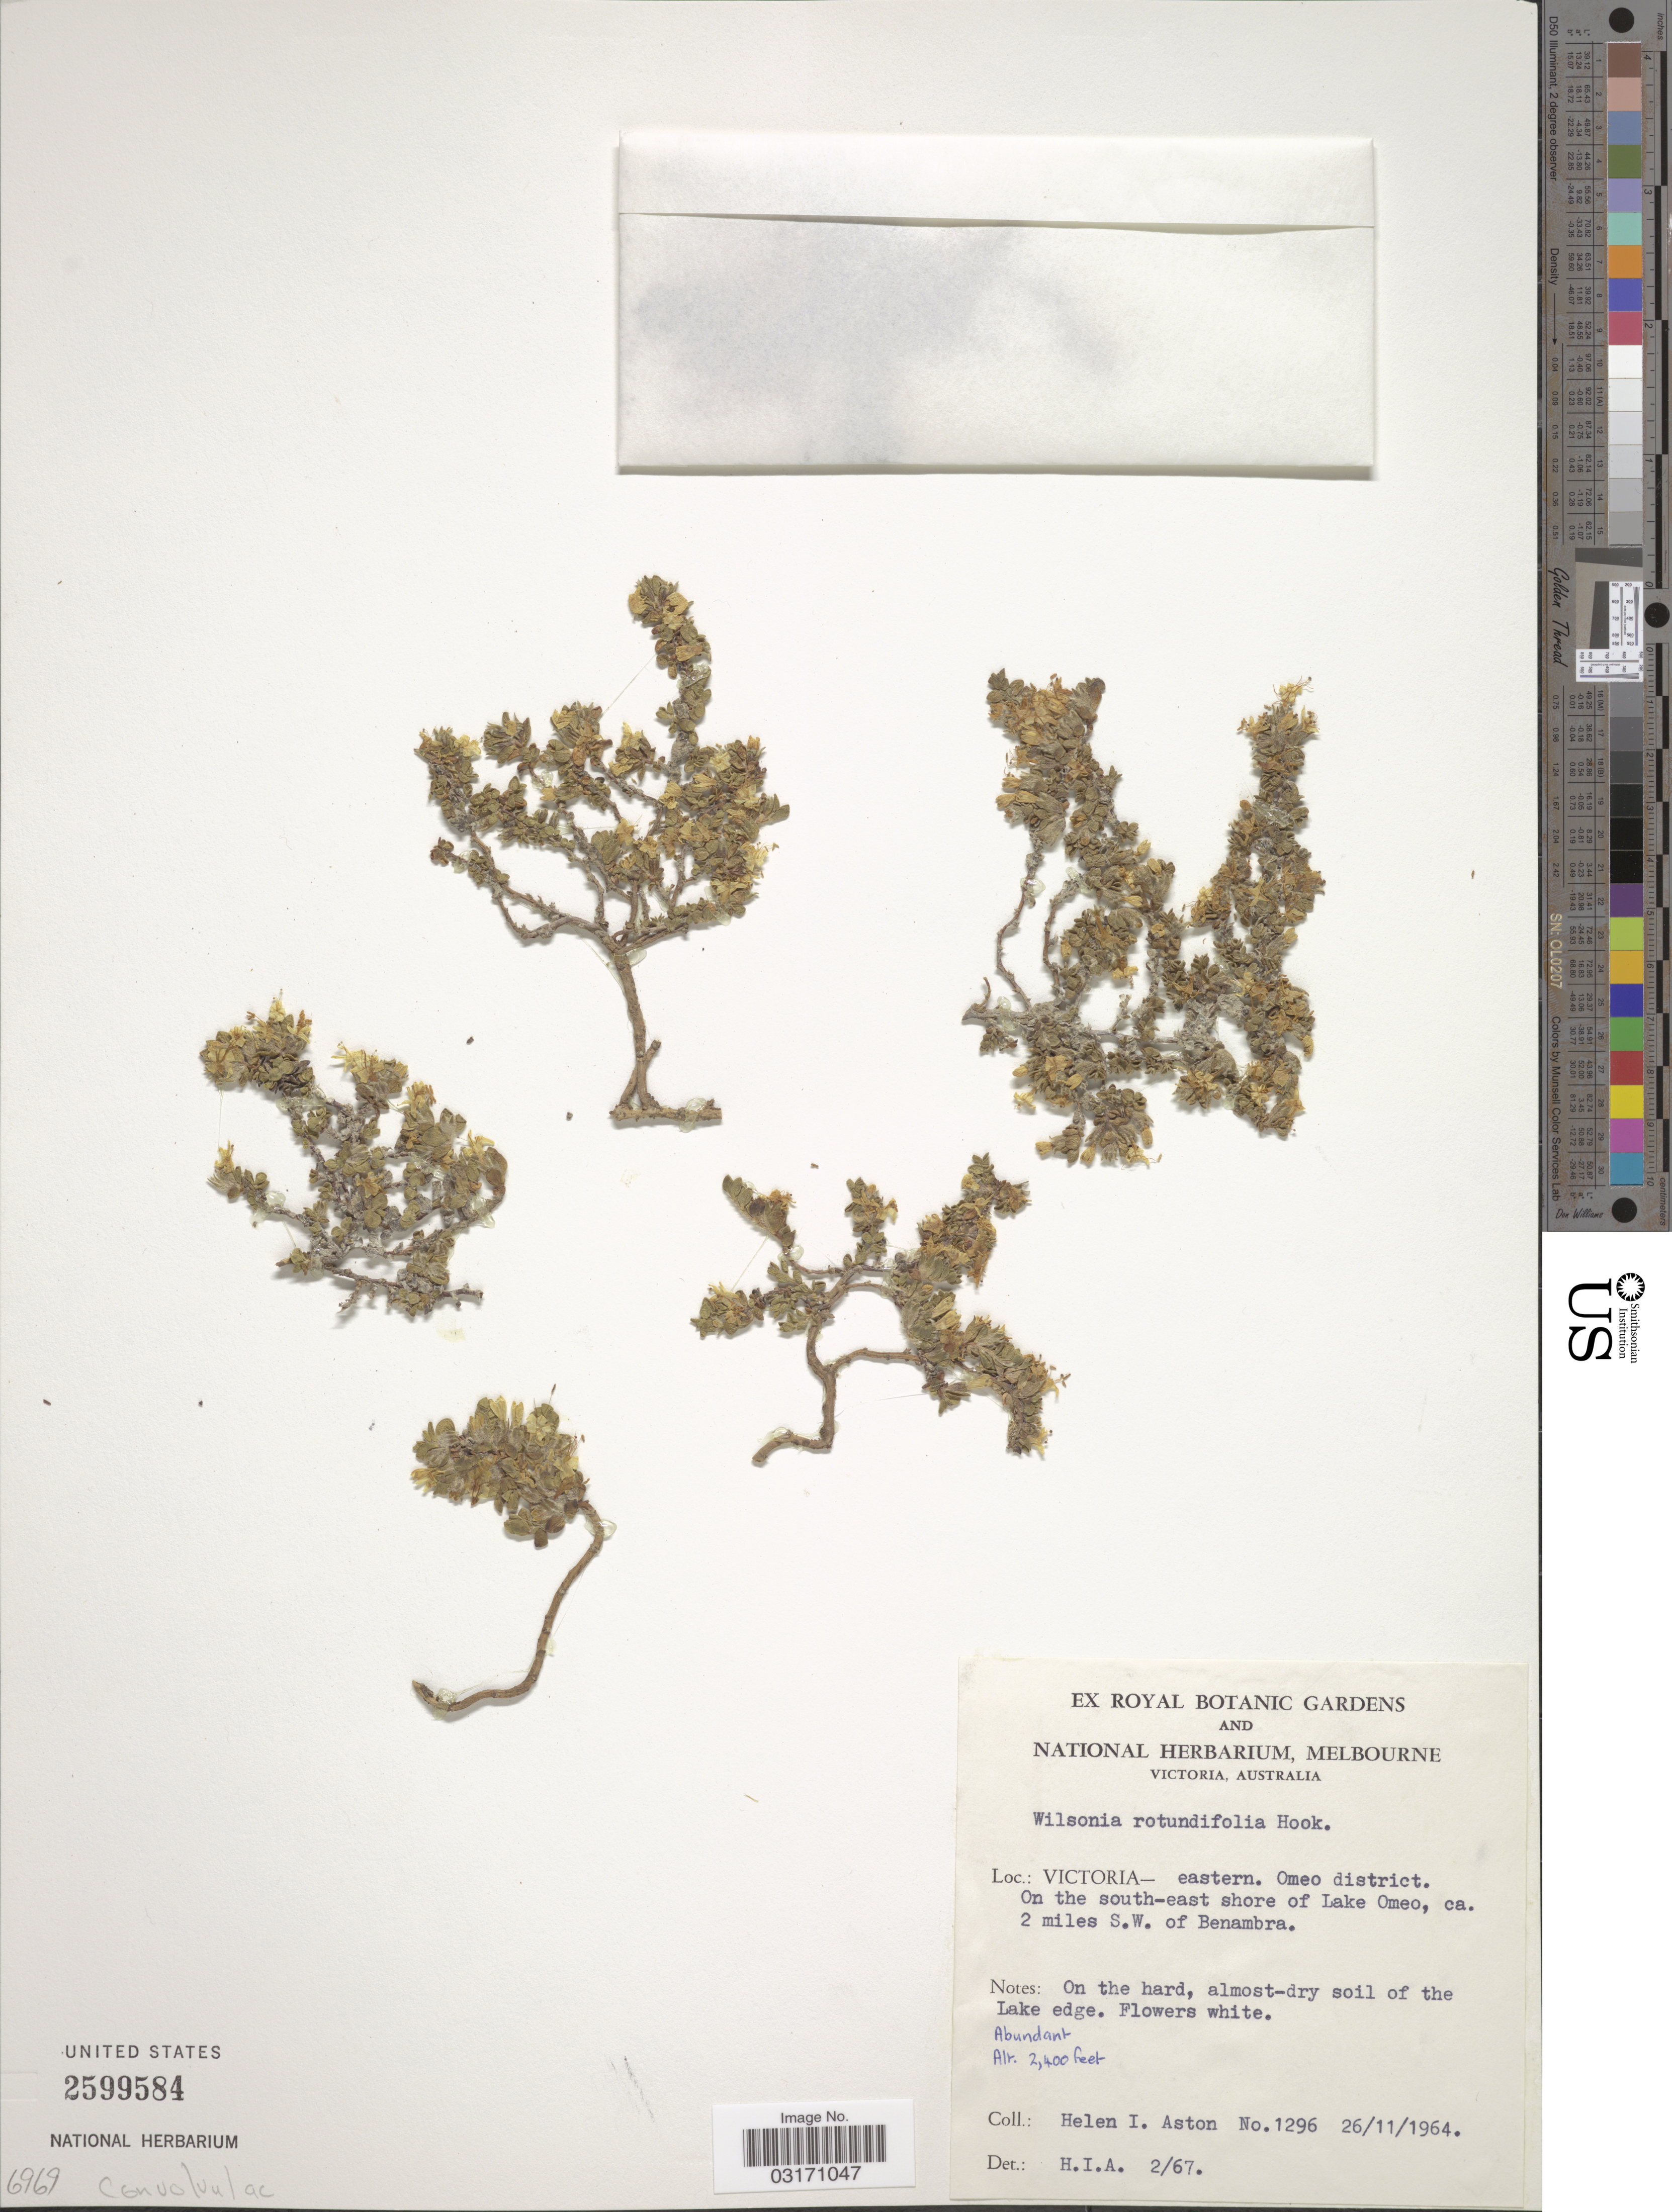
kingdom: Plantae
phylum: Tracheophyta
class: Magnoliopsida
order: Solanales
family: Convolvulaceae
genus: Wilsonia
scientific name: Wilsonia rotundifolia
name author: Hook.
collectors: H. I. Aston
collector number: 1296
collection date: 1964-11-26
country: Australia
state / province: Victoria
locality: Victoria - eastern. Omeo district. On the south-east shore of Lake Omeo, ca. 2 miles S.W. of Benambra.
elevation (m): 732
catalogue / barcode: US 2599584